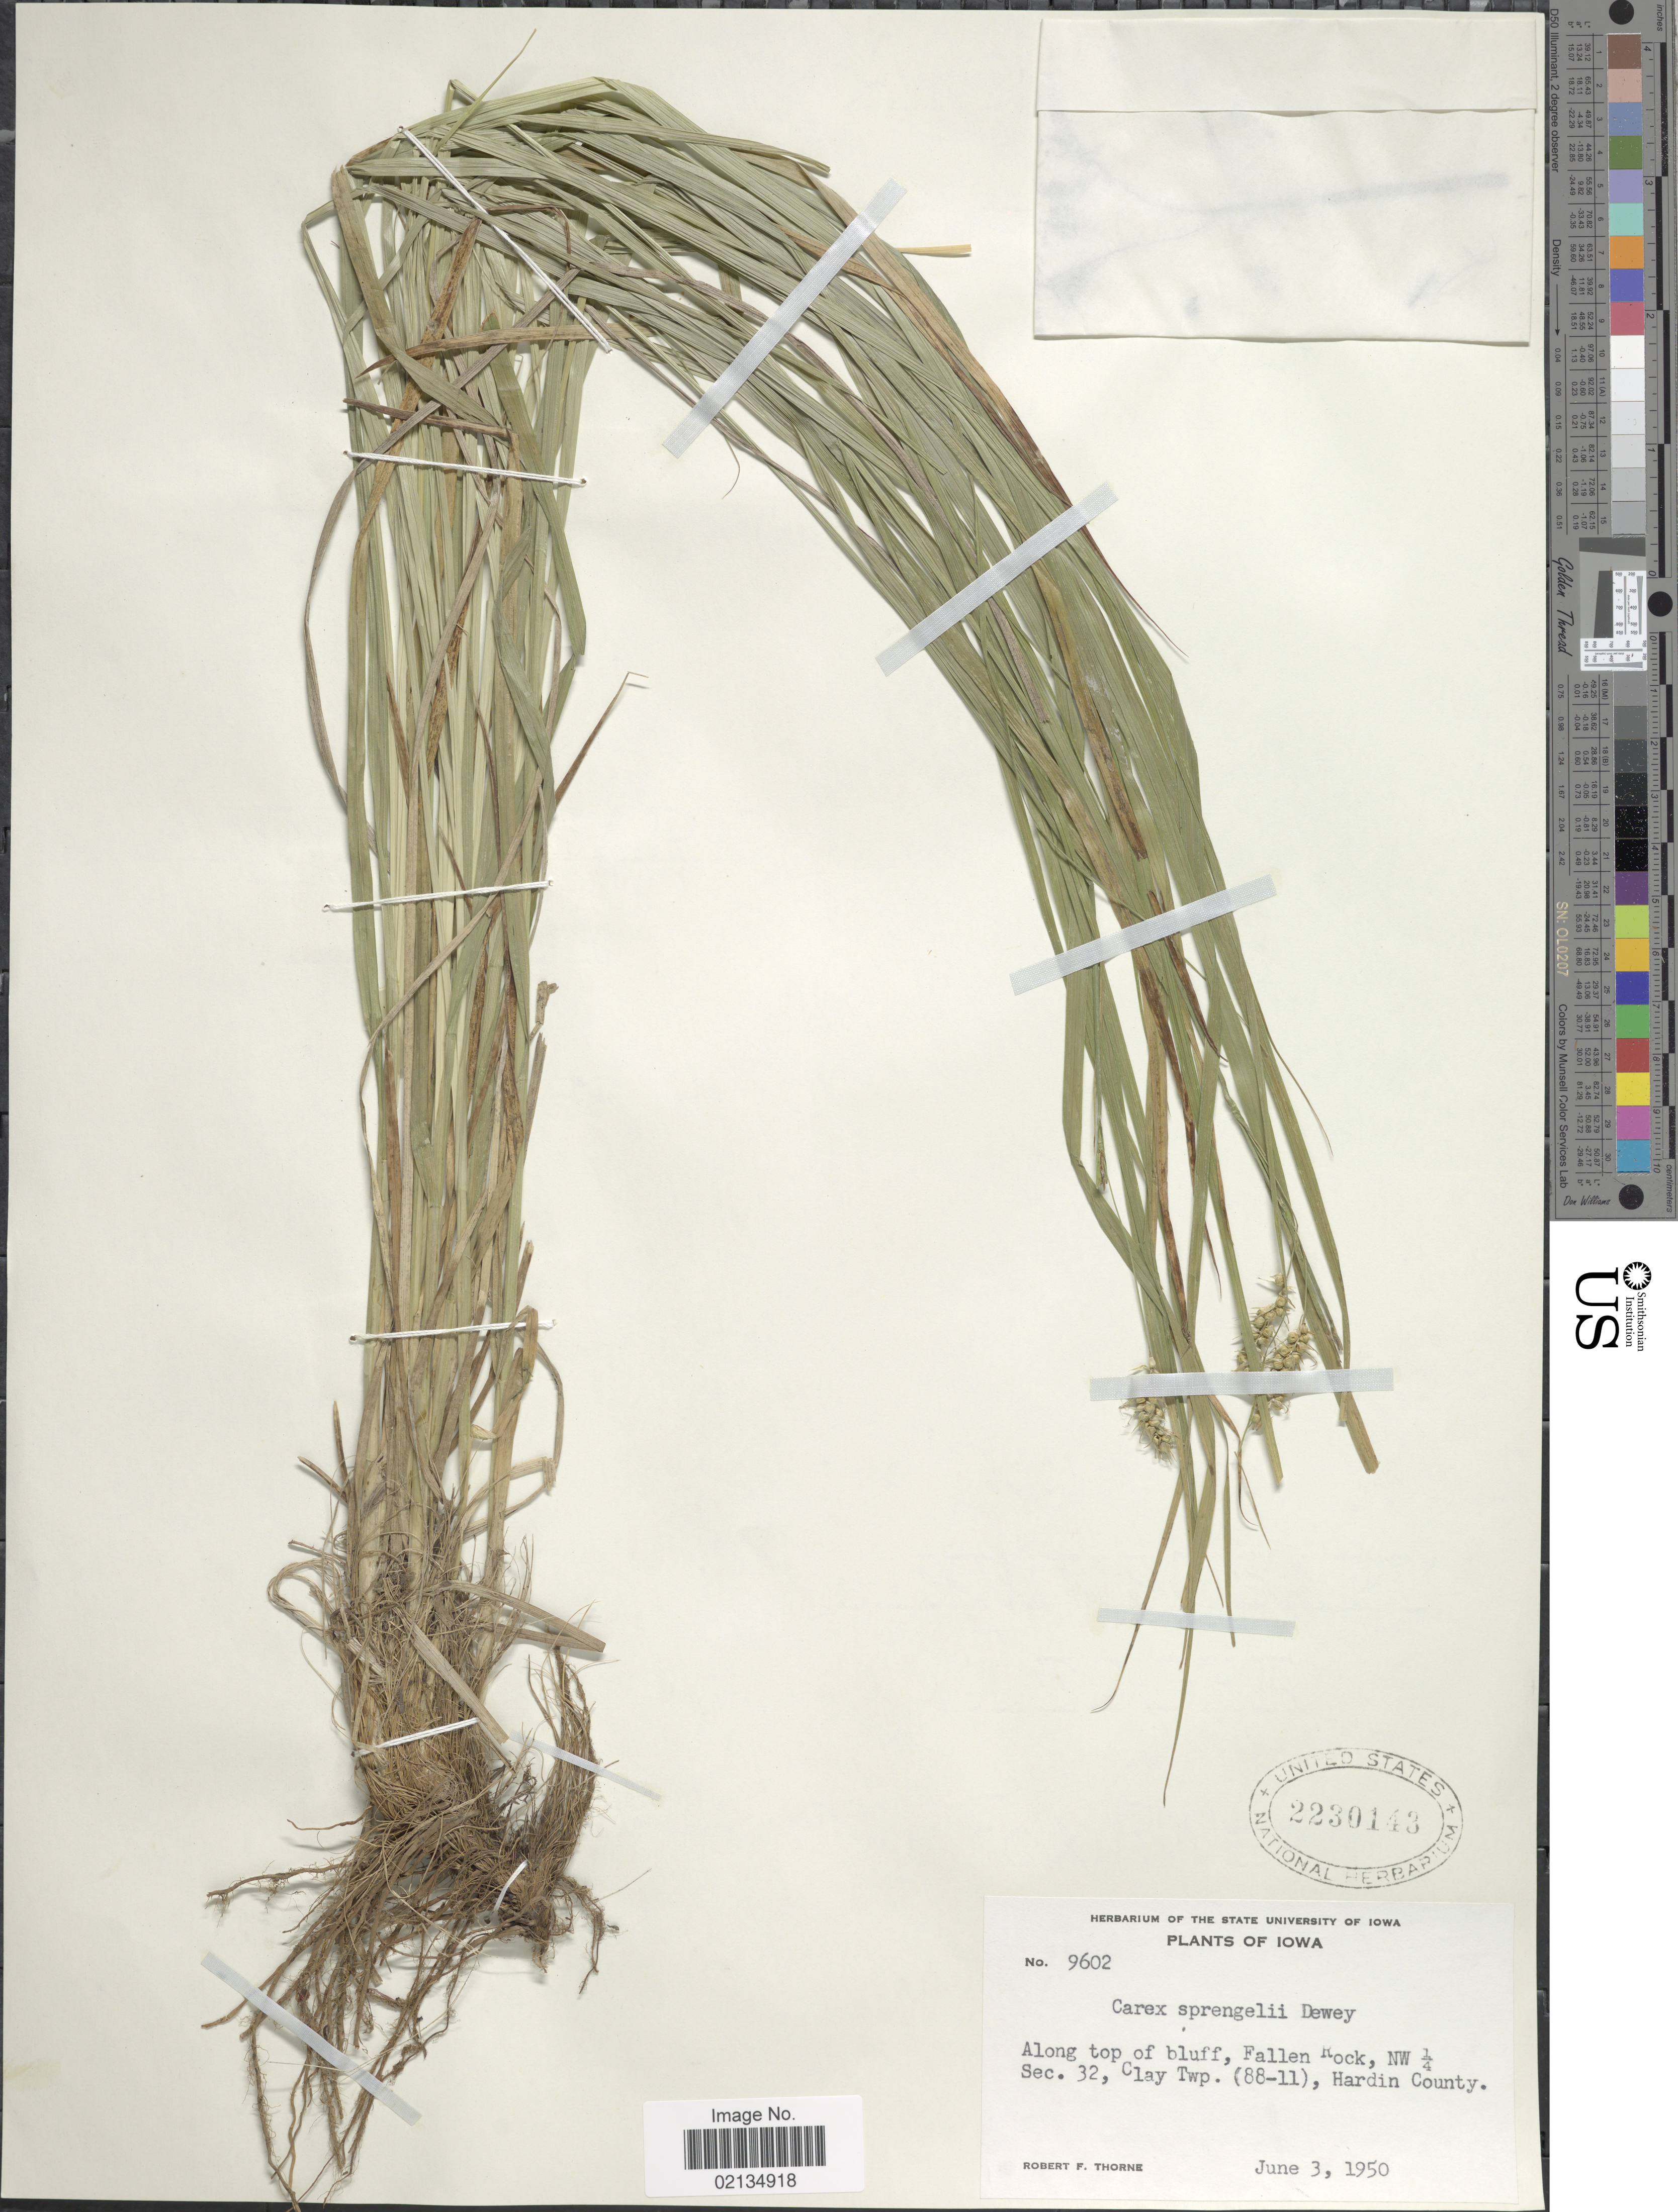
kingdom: Plantae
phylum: Tracheophyta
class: Liliopsida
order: Poales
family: Cyperaceae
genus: Carex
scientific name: Carex sprengelii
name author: Dewey ex Spreng.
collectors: R. F. Thorne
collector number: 9602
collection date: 1950-06-03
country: United States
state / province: Iowa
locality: Along top of bluff, Fallen Rock, NW ¼ Sec. 32, Clay Twp. (88-11), Hardin County.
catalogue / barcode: US 2230143